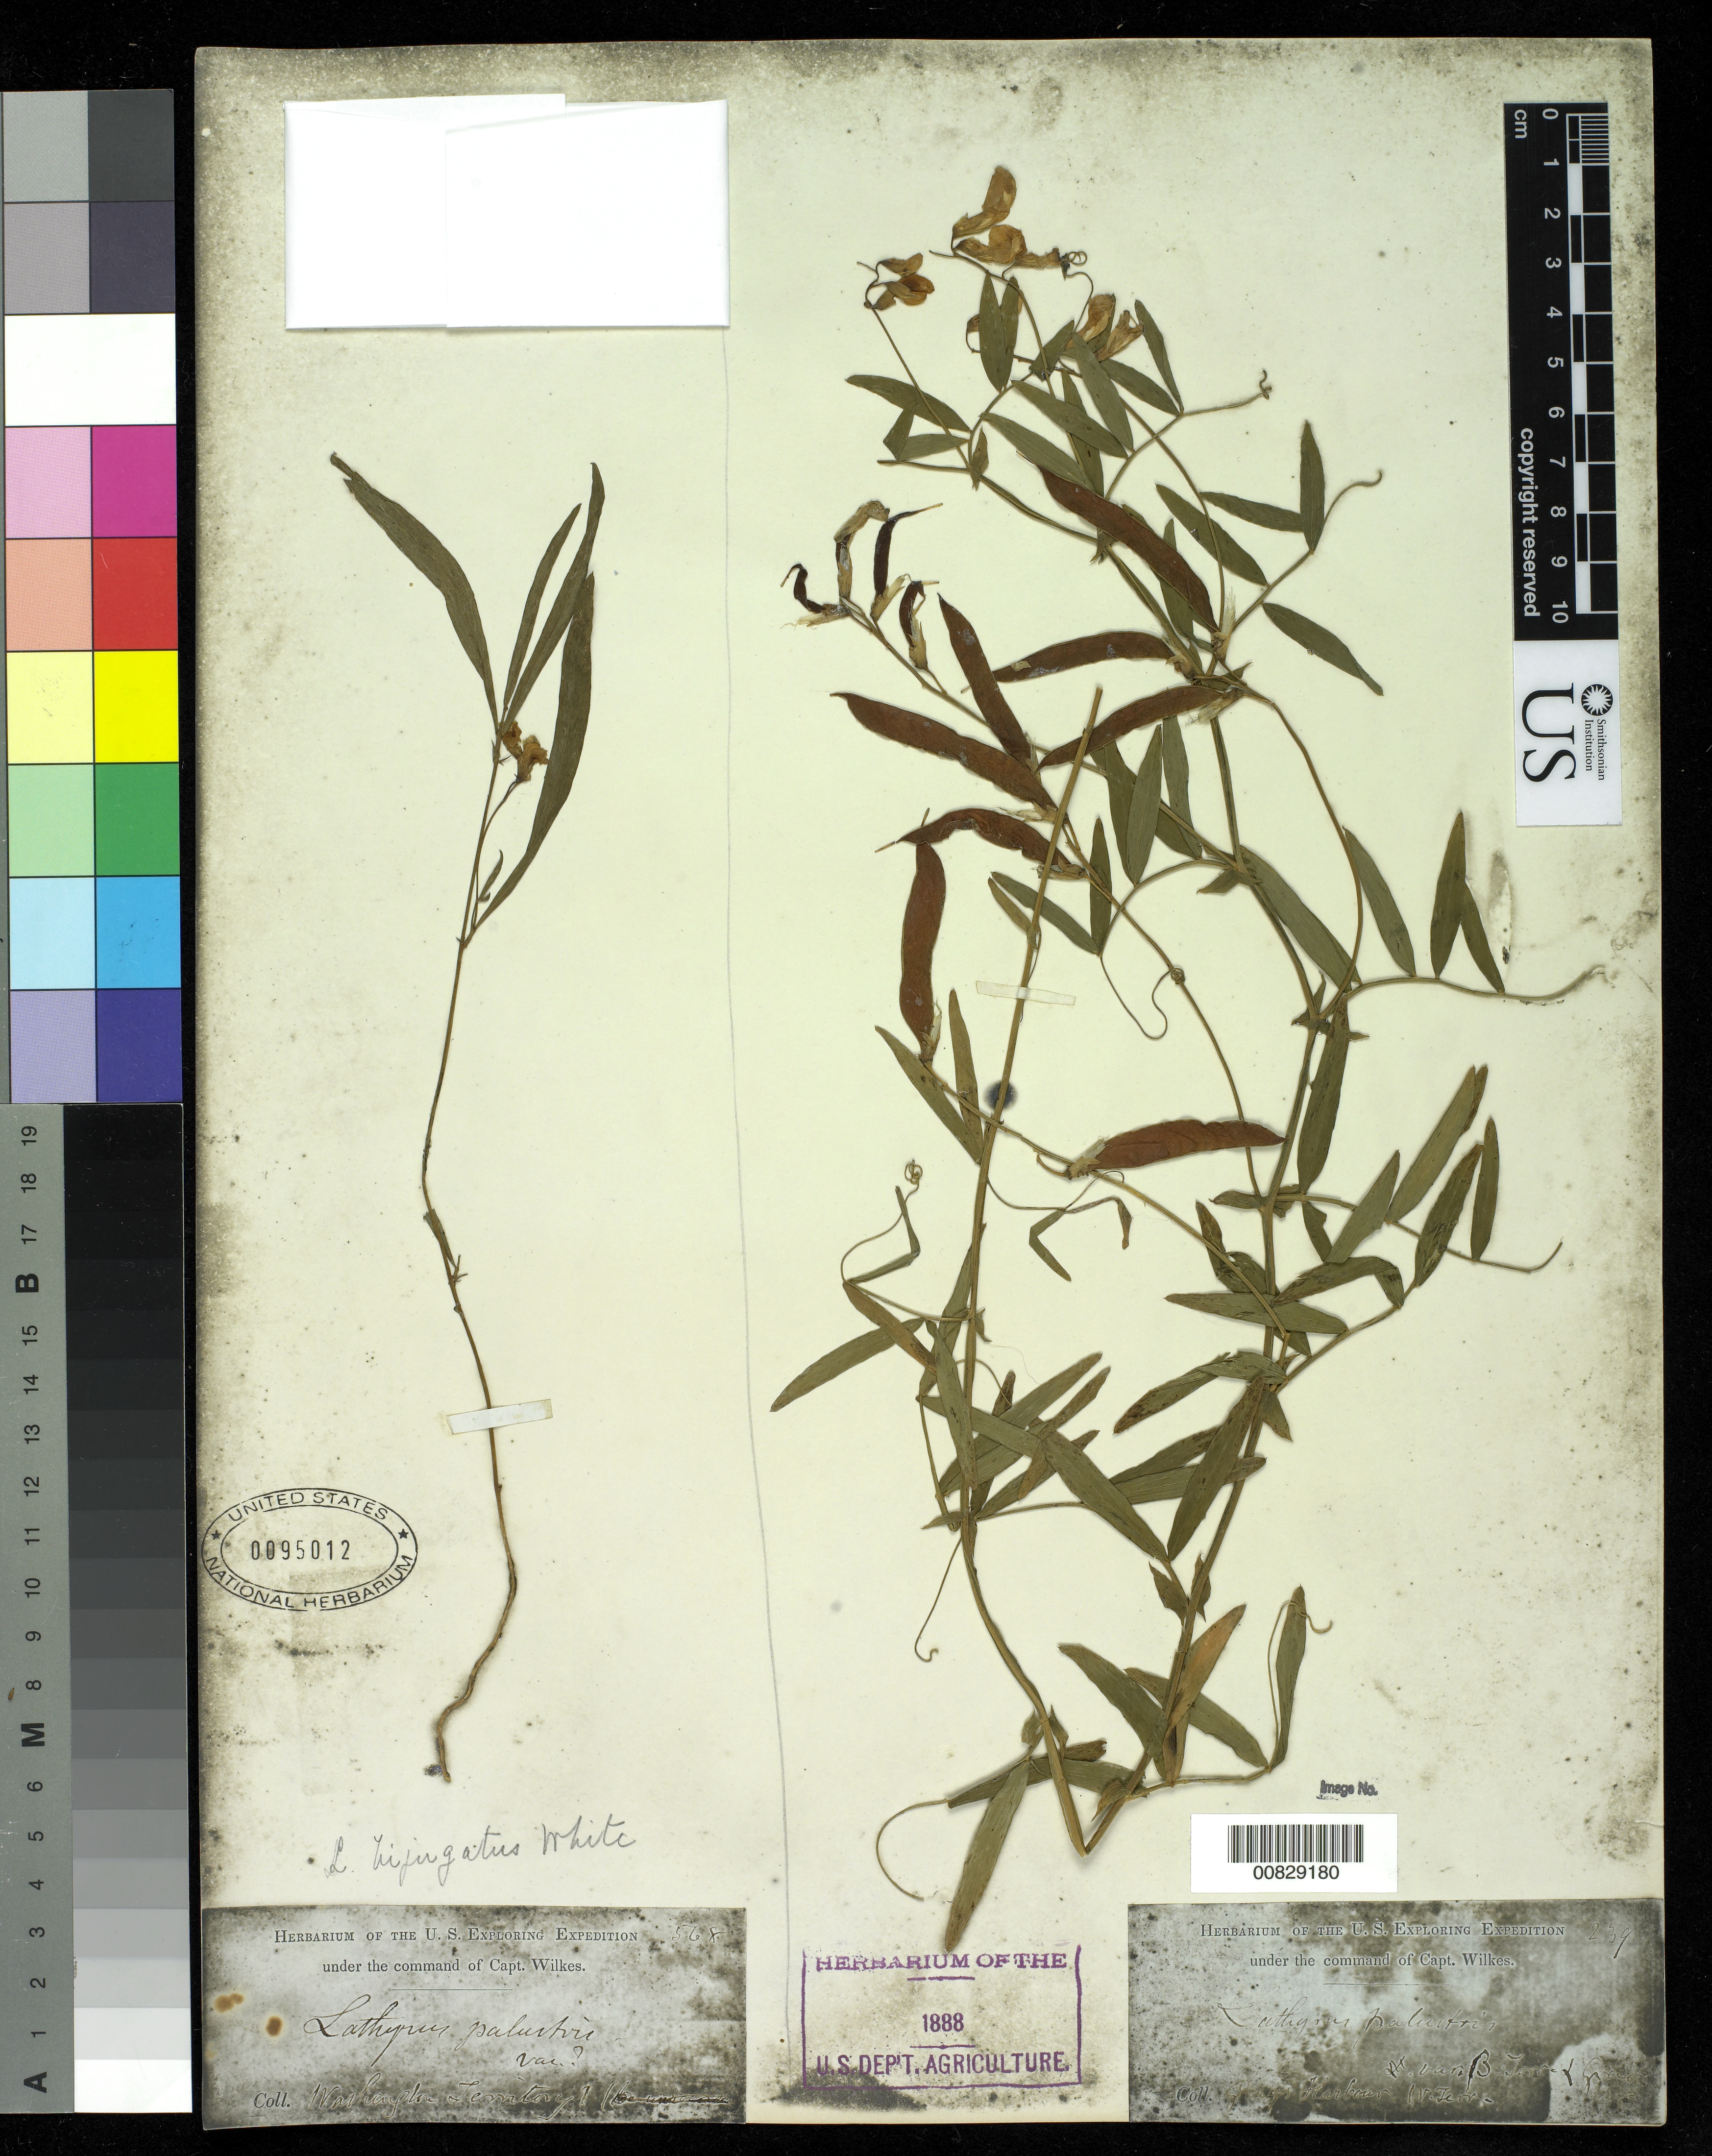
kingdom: Plantae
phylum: Tracheophyta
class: Magnoliopsida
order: Fabales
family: Fabaceae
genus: Lathyrus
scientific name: Lathyrus palustris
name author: L.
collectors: Wilkes Explor. Exped.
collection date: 1838/1842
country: United States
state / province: Washington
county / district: Grays Harbor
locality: Gray's Harbour W. Terr.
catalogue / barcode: US 95012